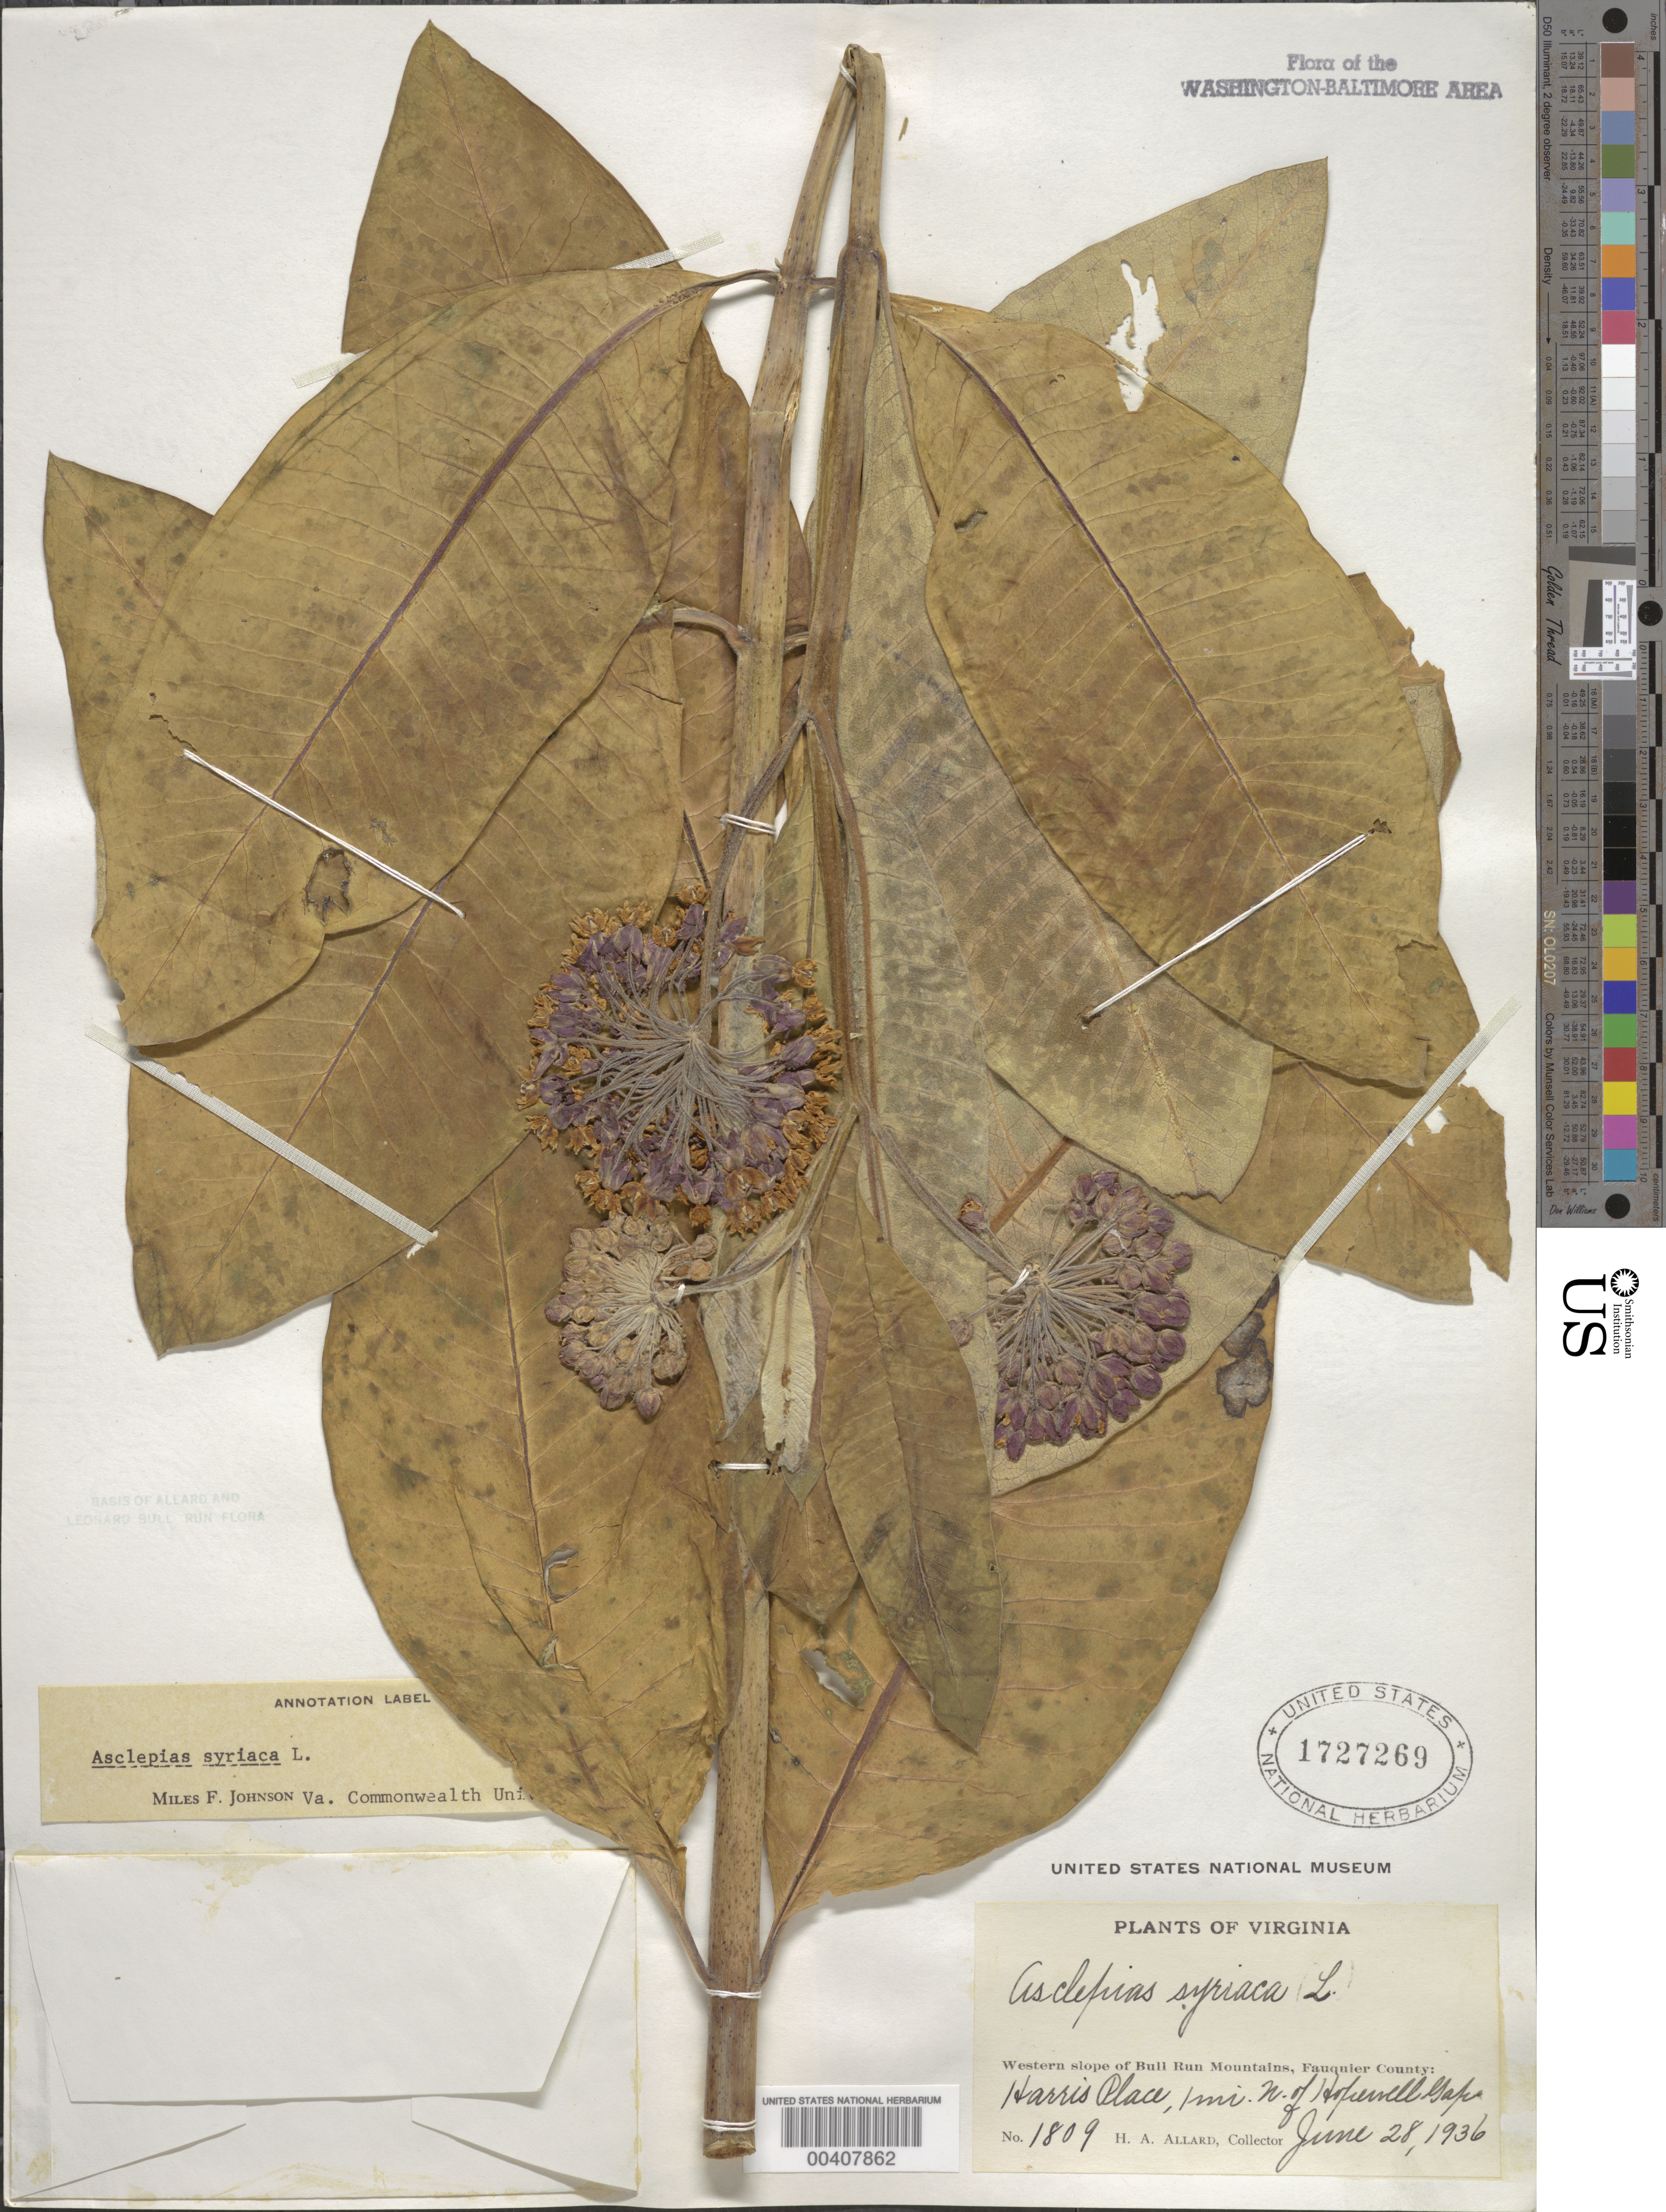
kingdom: Plantae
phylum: Tracheophyta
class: Magnoliopsida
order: Gentianales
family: Apocynaceae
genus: Asclepias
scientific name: Asclepias syriaca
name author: L.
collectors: H. A. Allard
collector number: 1809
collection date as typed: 28 Jun 1936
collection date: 1936-06-28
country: United States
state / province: Virginia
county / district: Fauquier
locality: North of Hopewell Gap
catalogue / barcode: US 1727269